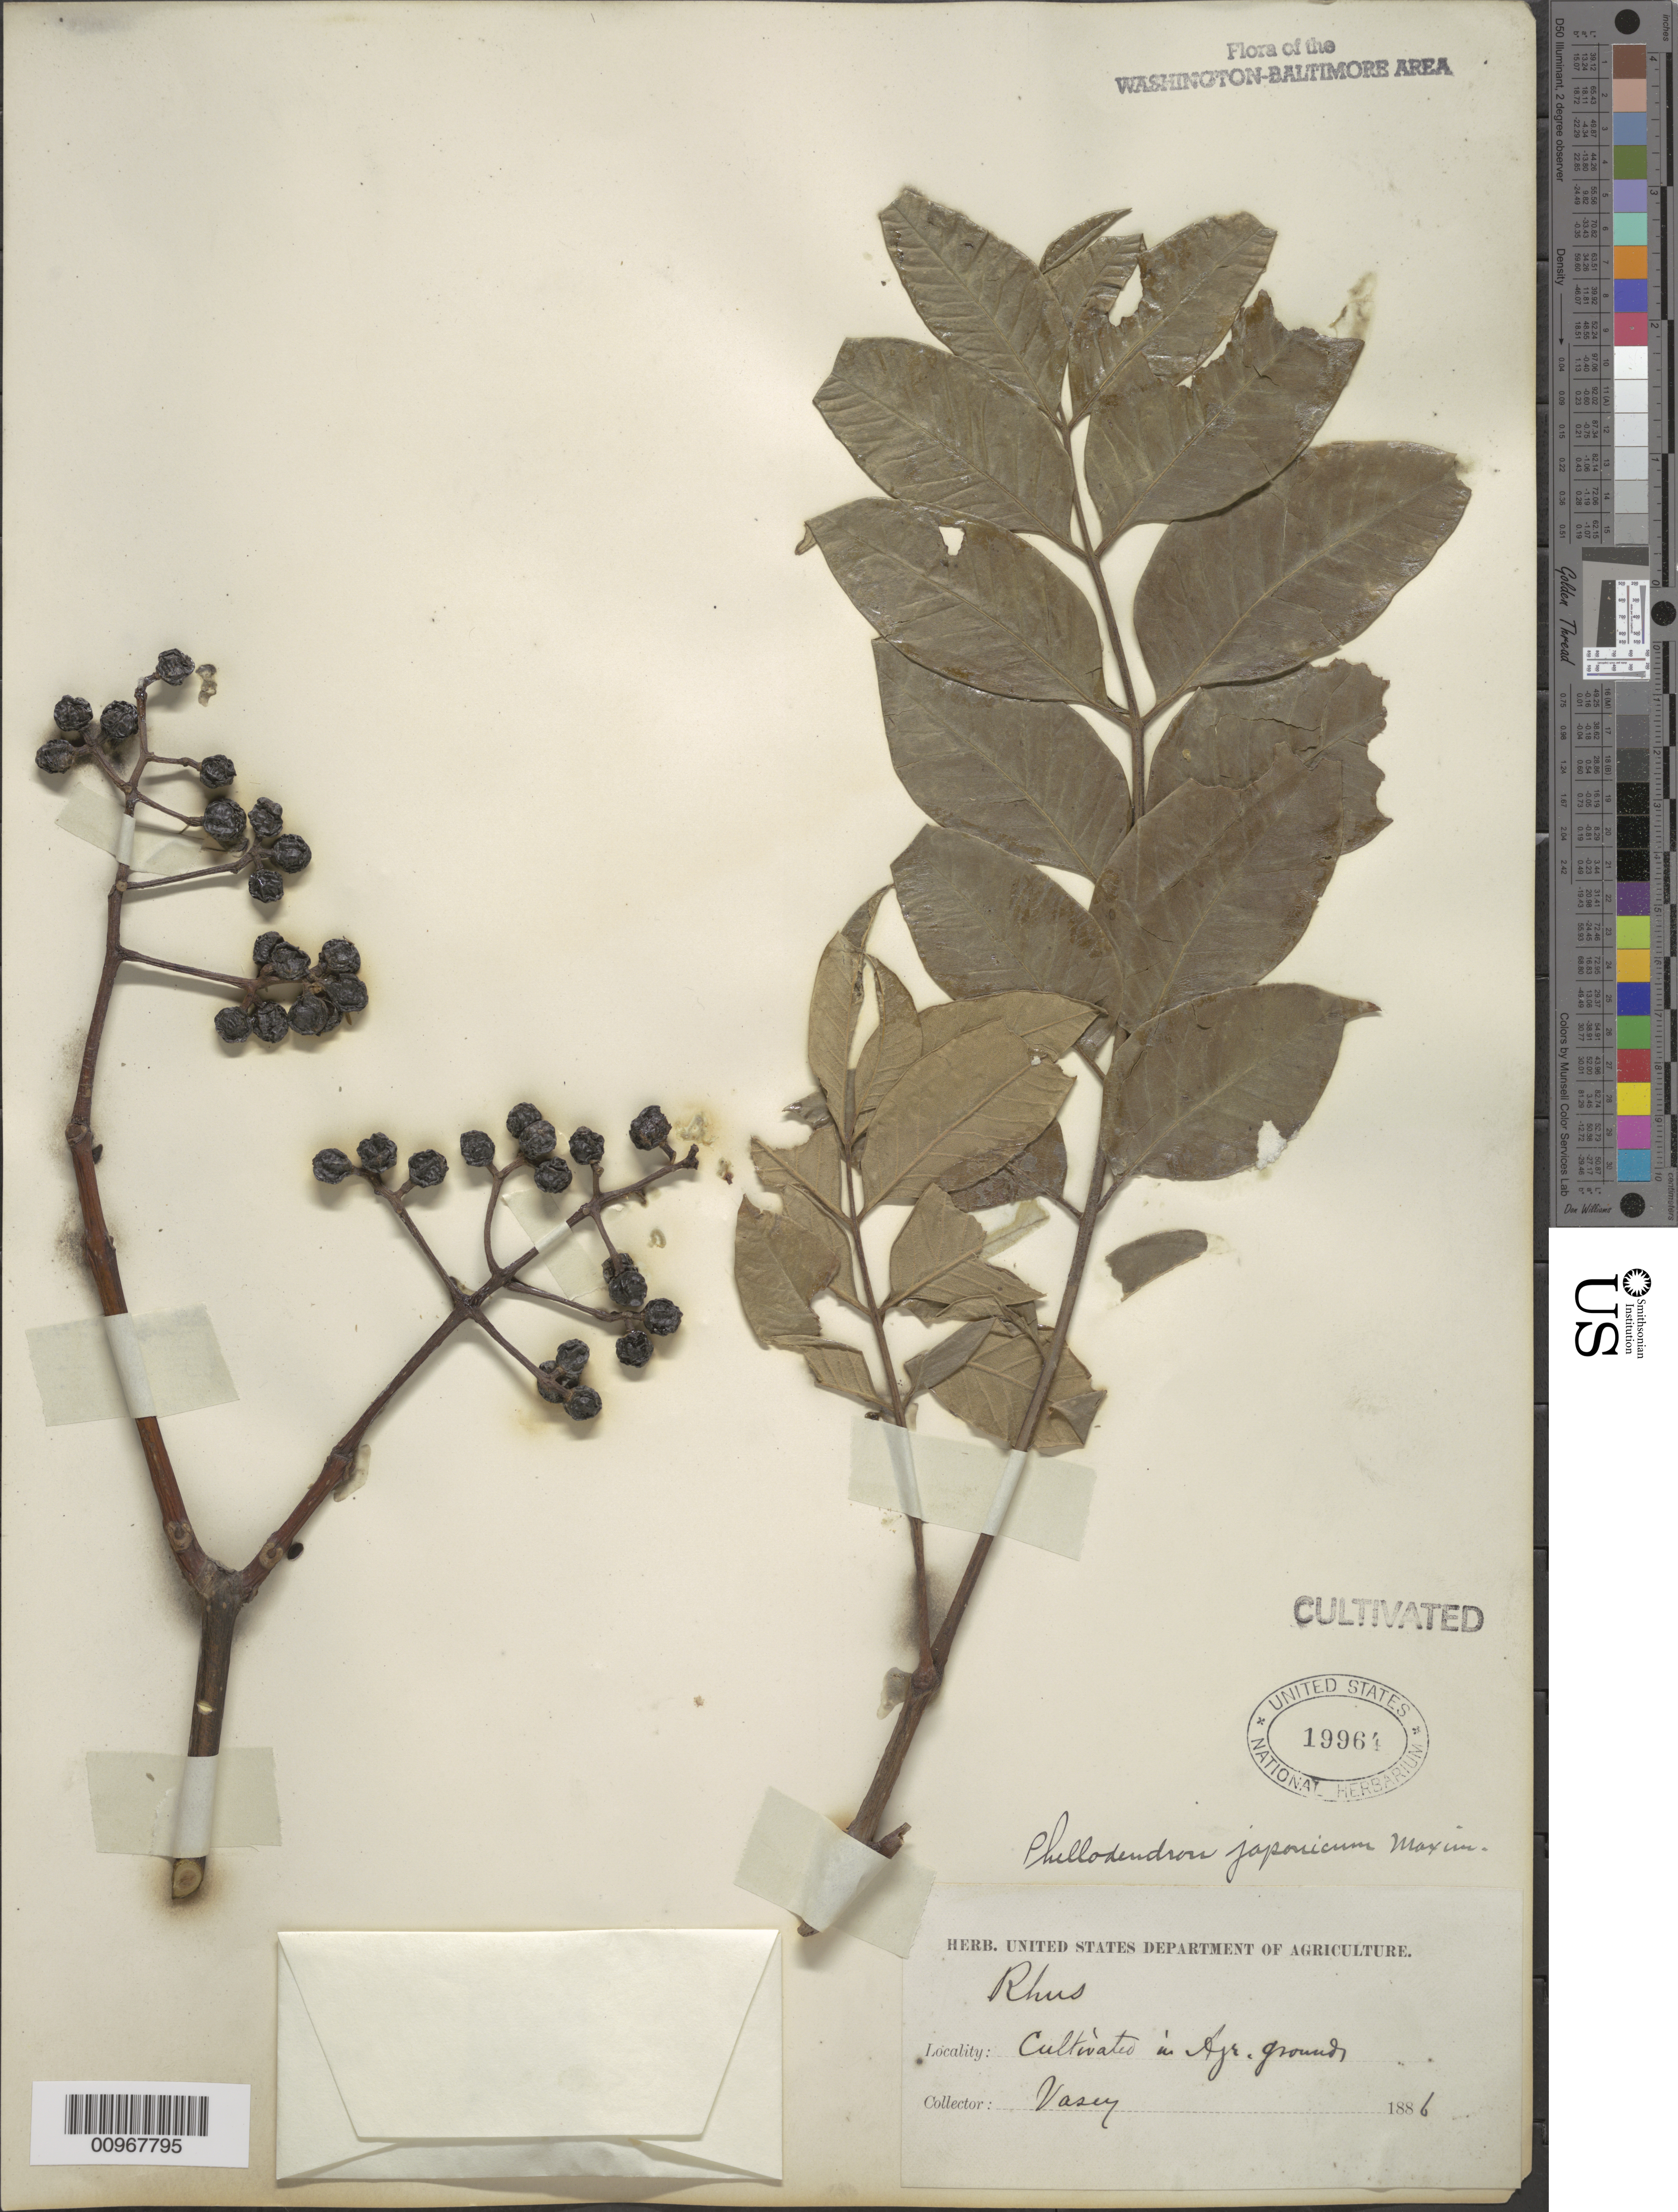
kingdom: Plantae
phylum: Tracheophyta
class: Magnoliopsida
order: Sapindales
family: Rutaceae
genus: Phellodendron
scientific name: Phellodendron japonicum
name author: Maxim.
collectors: G. R. Vasey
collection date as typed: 1886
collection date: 1886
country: United States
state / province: District of Columbia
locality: Agricultural grounds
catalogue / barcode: US 19964